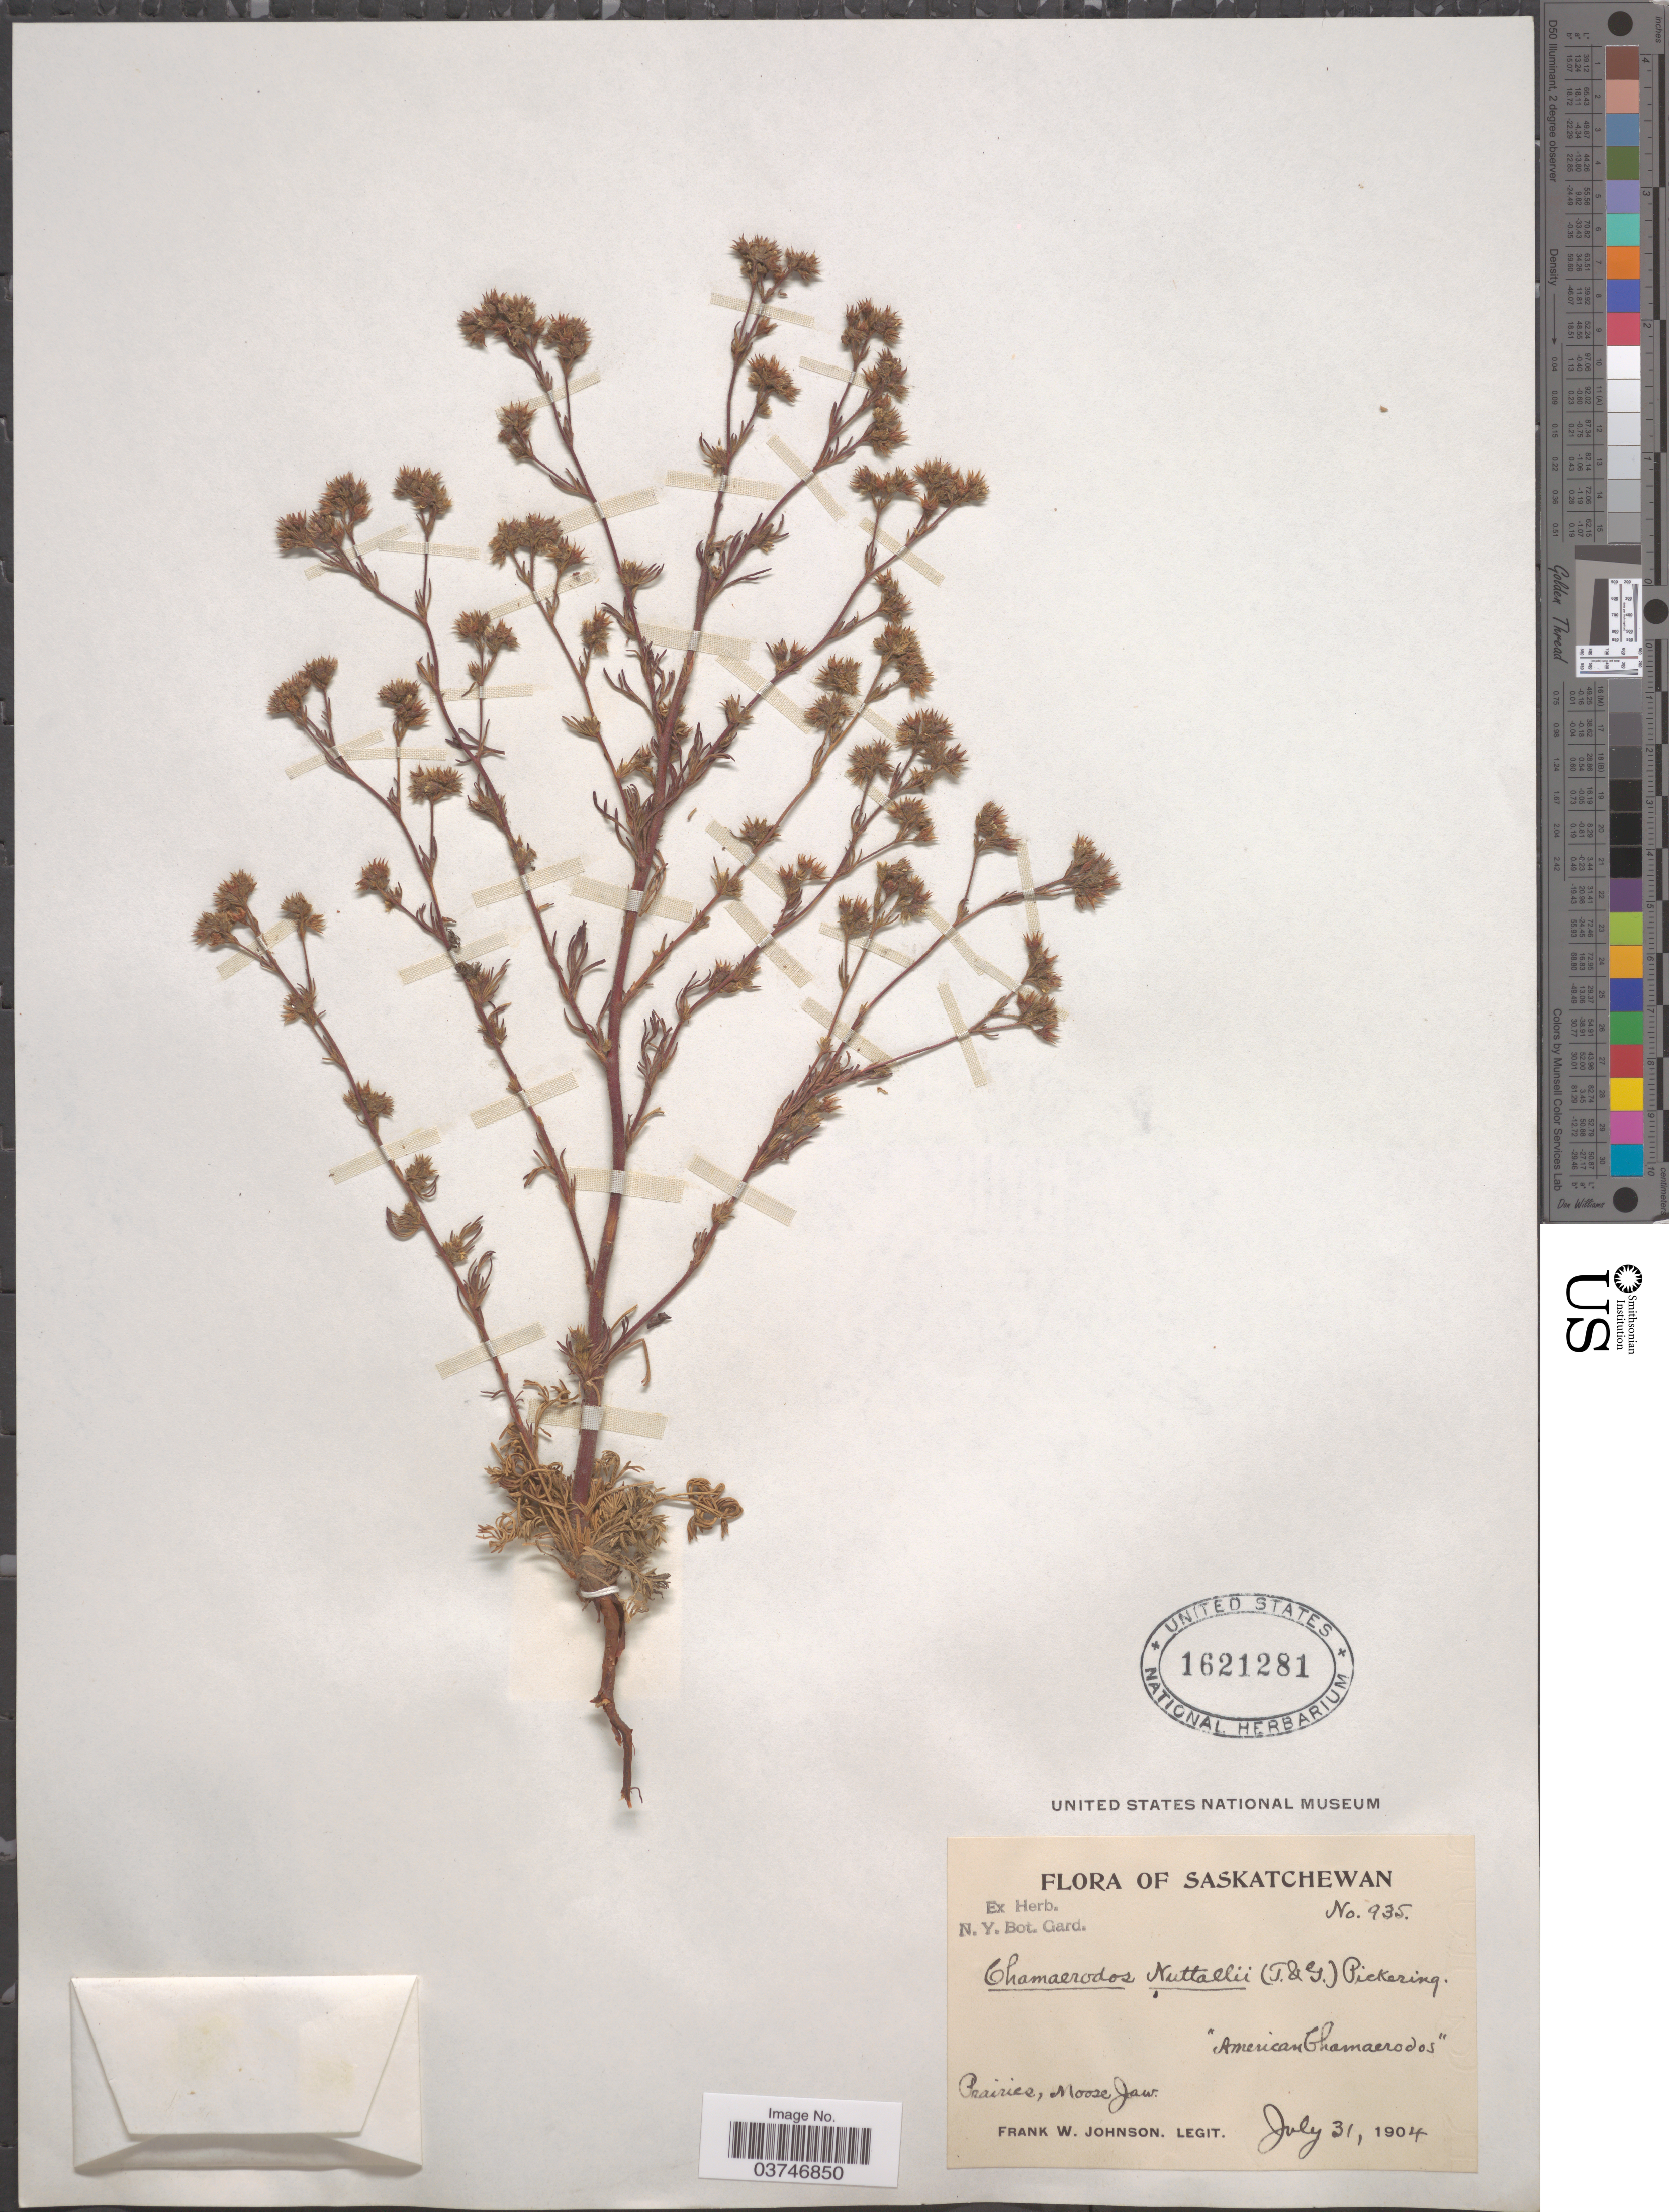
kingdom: Plantae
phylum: Tracheophyta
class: Magnoliopsida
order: Rosales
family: Rosaceae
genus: Chamaerhodos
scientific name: Chamaerhodos erecta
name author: (L.) Bunge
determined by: U.S. National Herbarium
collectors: F. W. Johnson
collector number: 935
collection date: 1904-07-31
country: Canada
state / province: Saskatchewan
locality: Moose Jaw.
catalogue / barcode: US 1621281